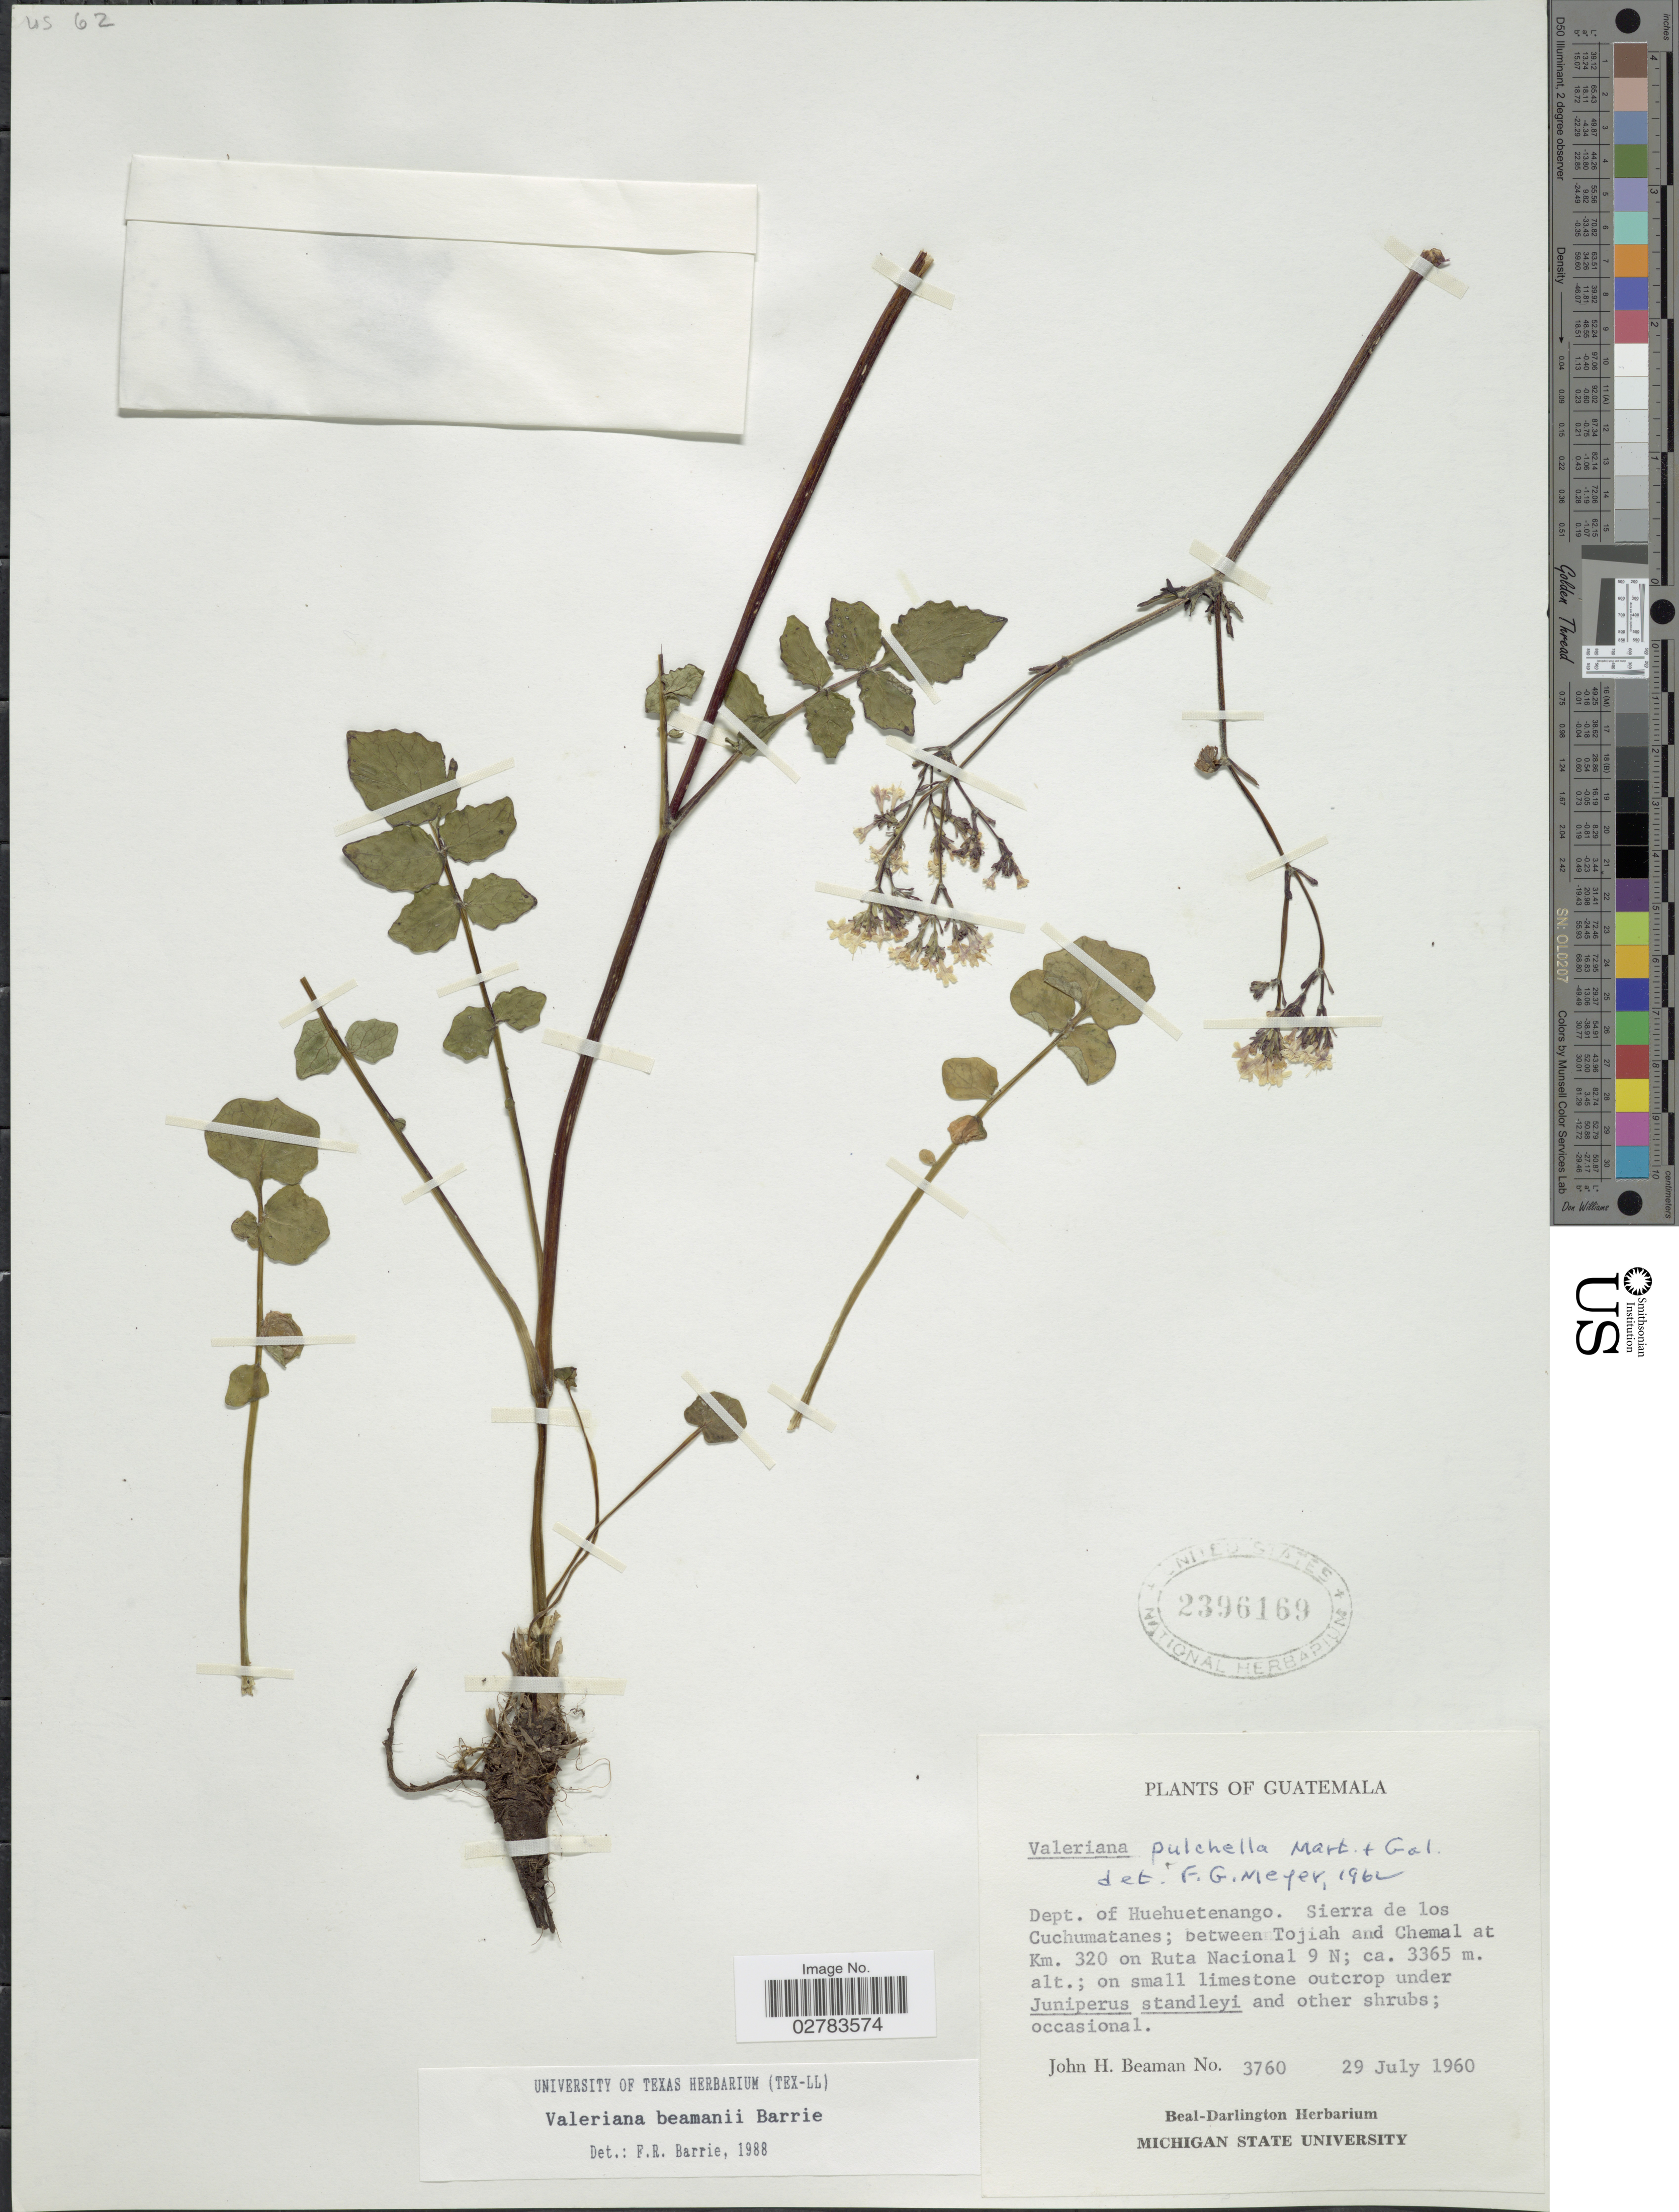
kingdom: Plantae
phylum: Tracheophyta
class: Magnoliopsida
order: Dipsacales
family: Caprifoliaceae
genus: Valeriana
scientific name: Valeriana beamanii Barrie, ined.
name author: Barrie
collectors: J. H. Beaman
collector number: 3760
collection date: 1960-07-29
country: Guatemala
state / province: Huehuetenango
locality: Dept. of Huehuetenango. Sierra de los Cuchumatanes; between Tojiah and Chemal at Km. 320 on Ruta Nacional 9N.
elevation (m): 3365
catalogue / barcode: US 2396169